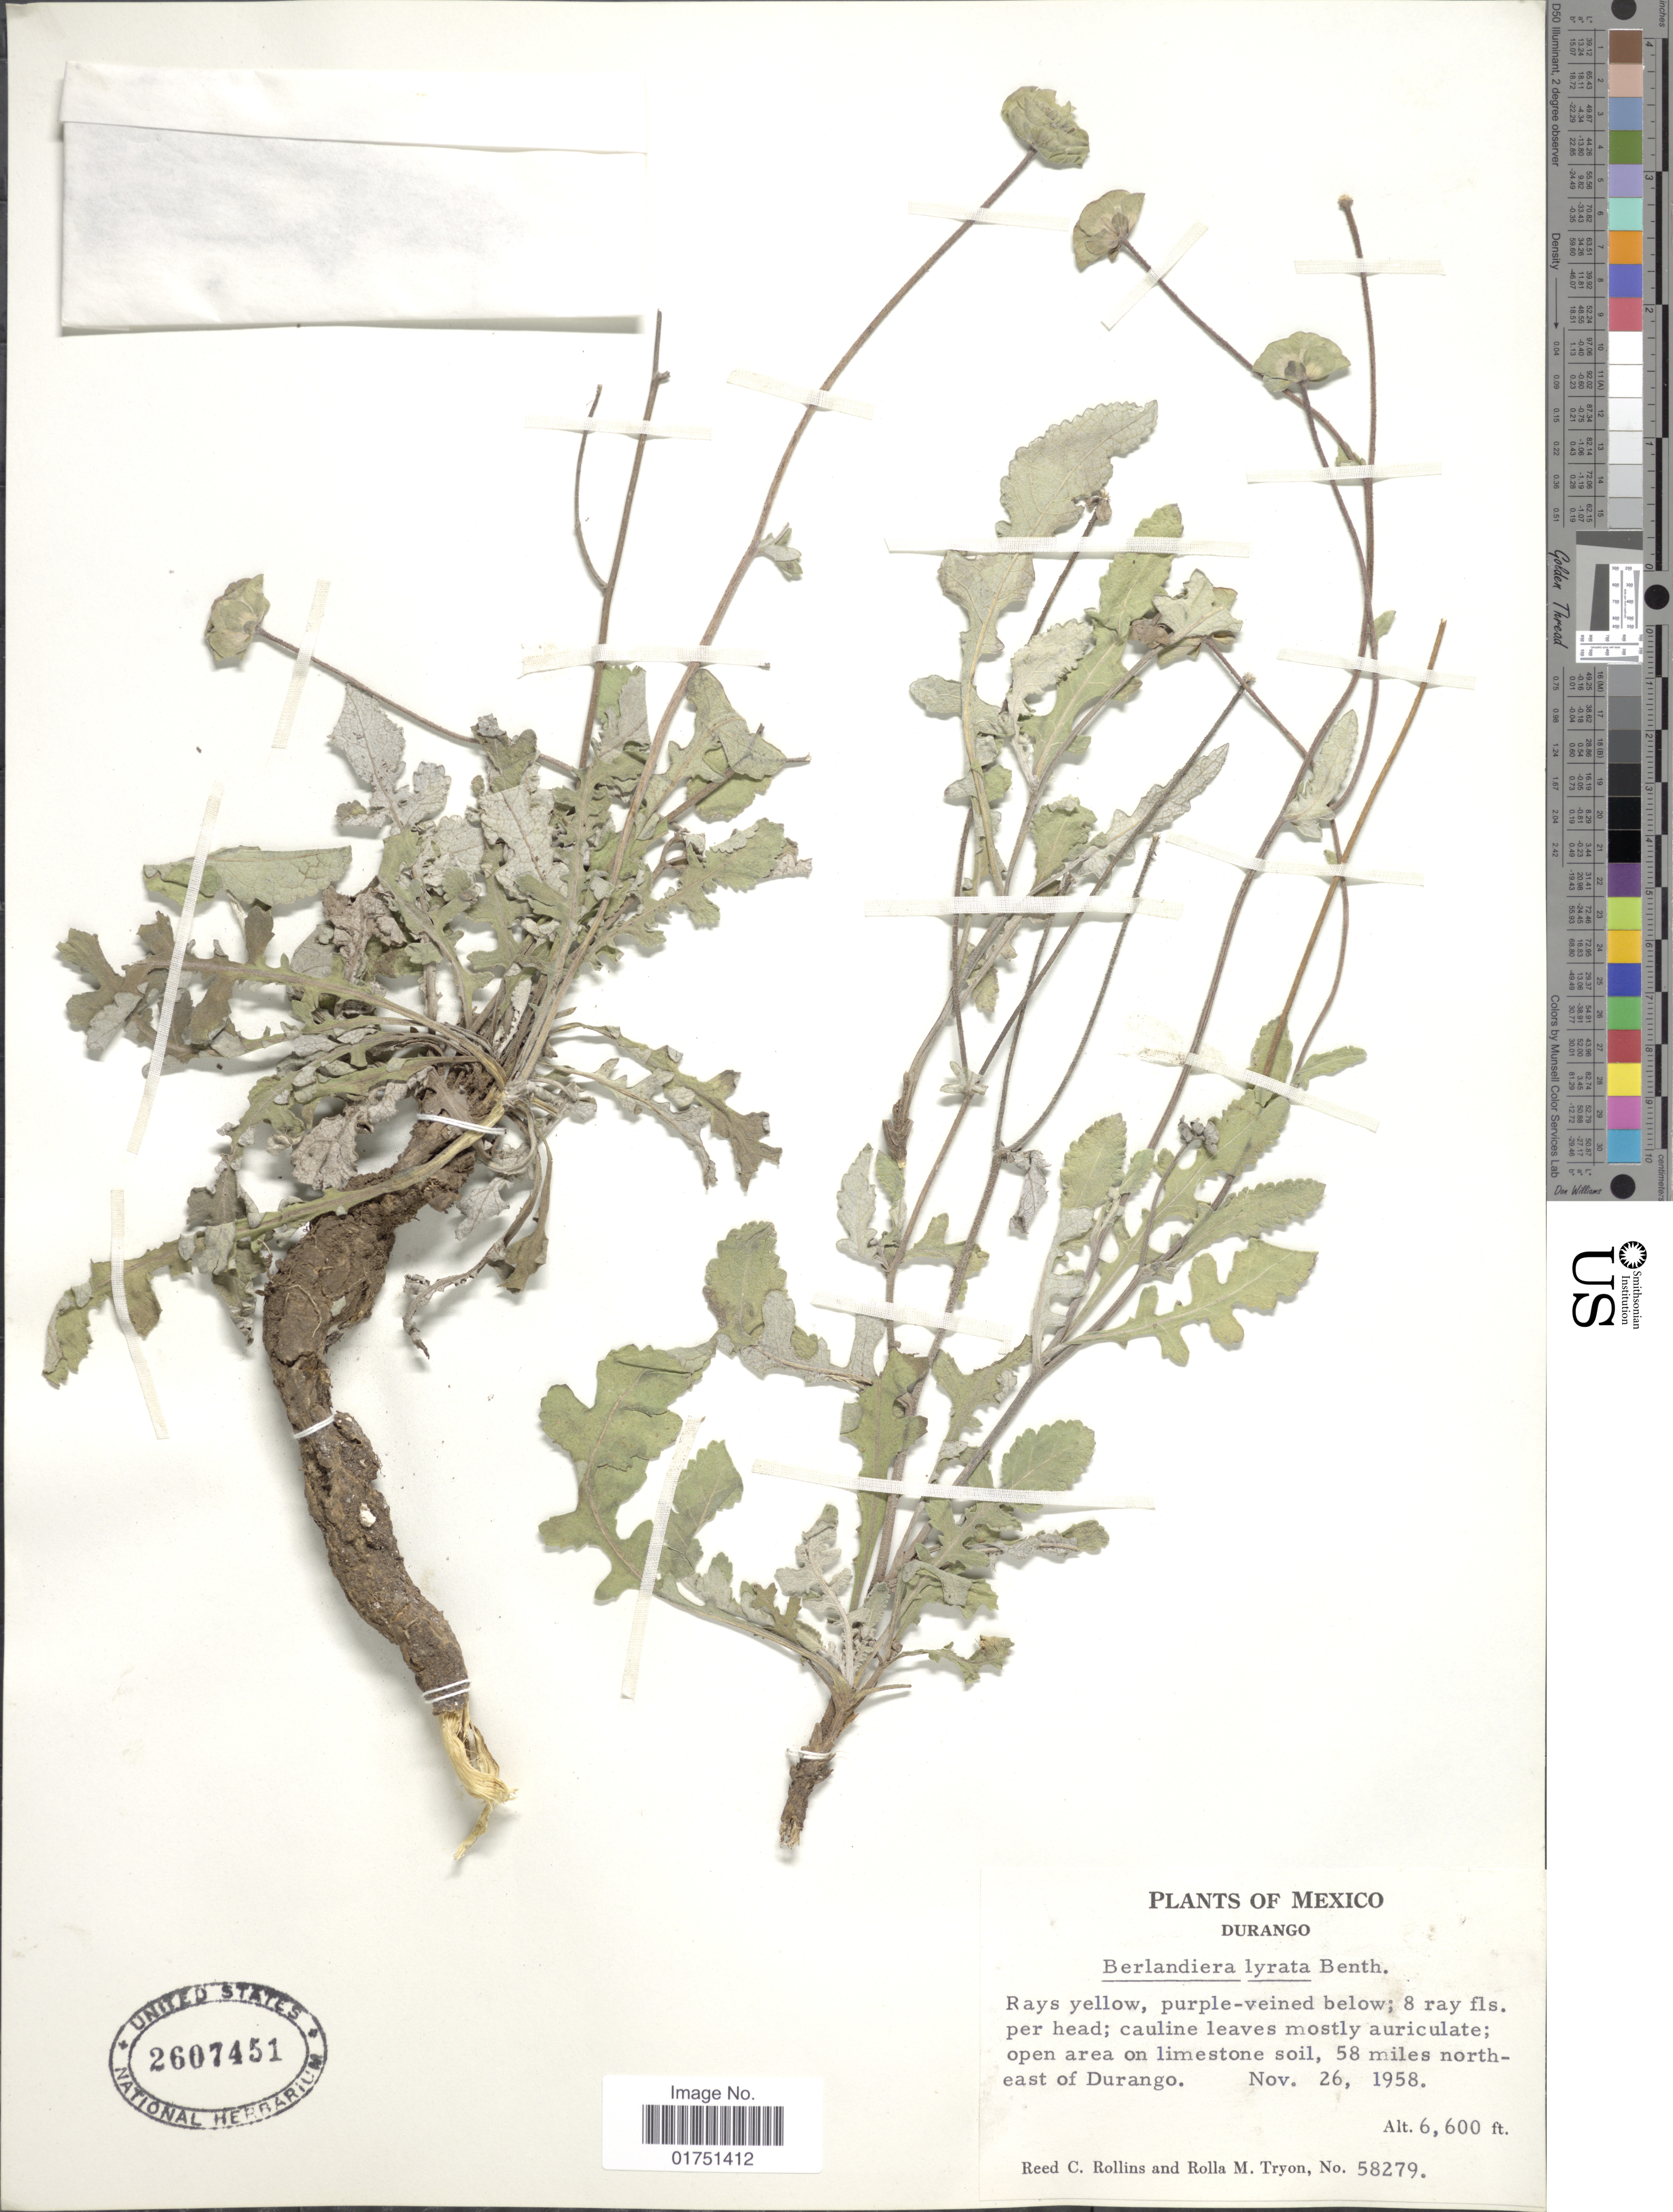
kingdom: Plantae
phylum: Tracheophyta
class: Magnoliopsida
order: Asterales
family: Asteraceae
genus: Berlandiera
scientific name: Berlandiera lyrata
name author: Benth.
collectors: R. C. Rollins & R. M. Tryon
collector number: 58279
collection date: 1958-11-26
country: Mexico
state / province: Durango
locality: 58 miles north-east of Durango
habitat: open area on limestone soil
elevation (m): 2012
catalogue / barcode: US 2607451